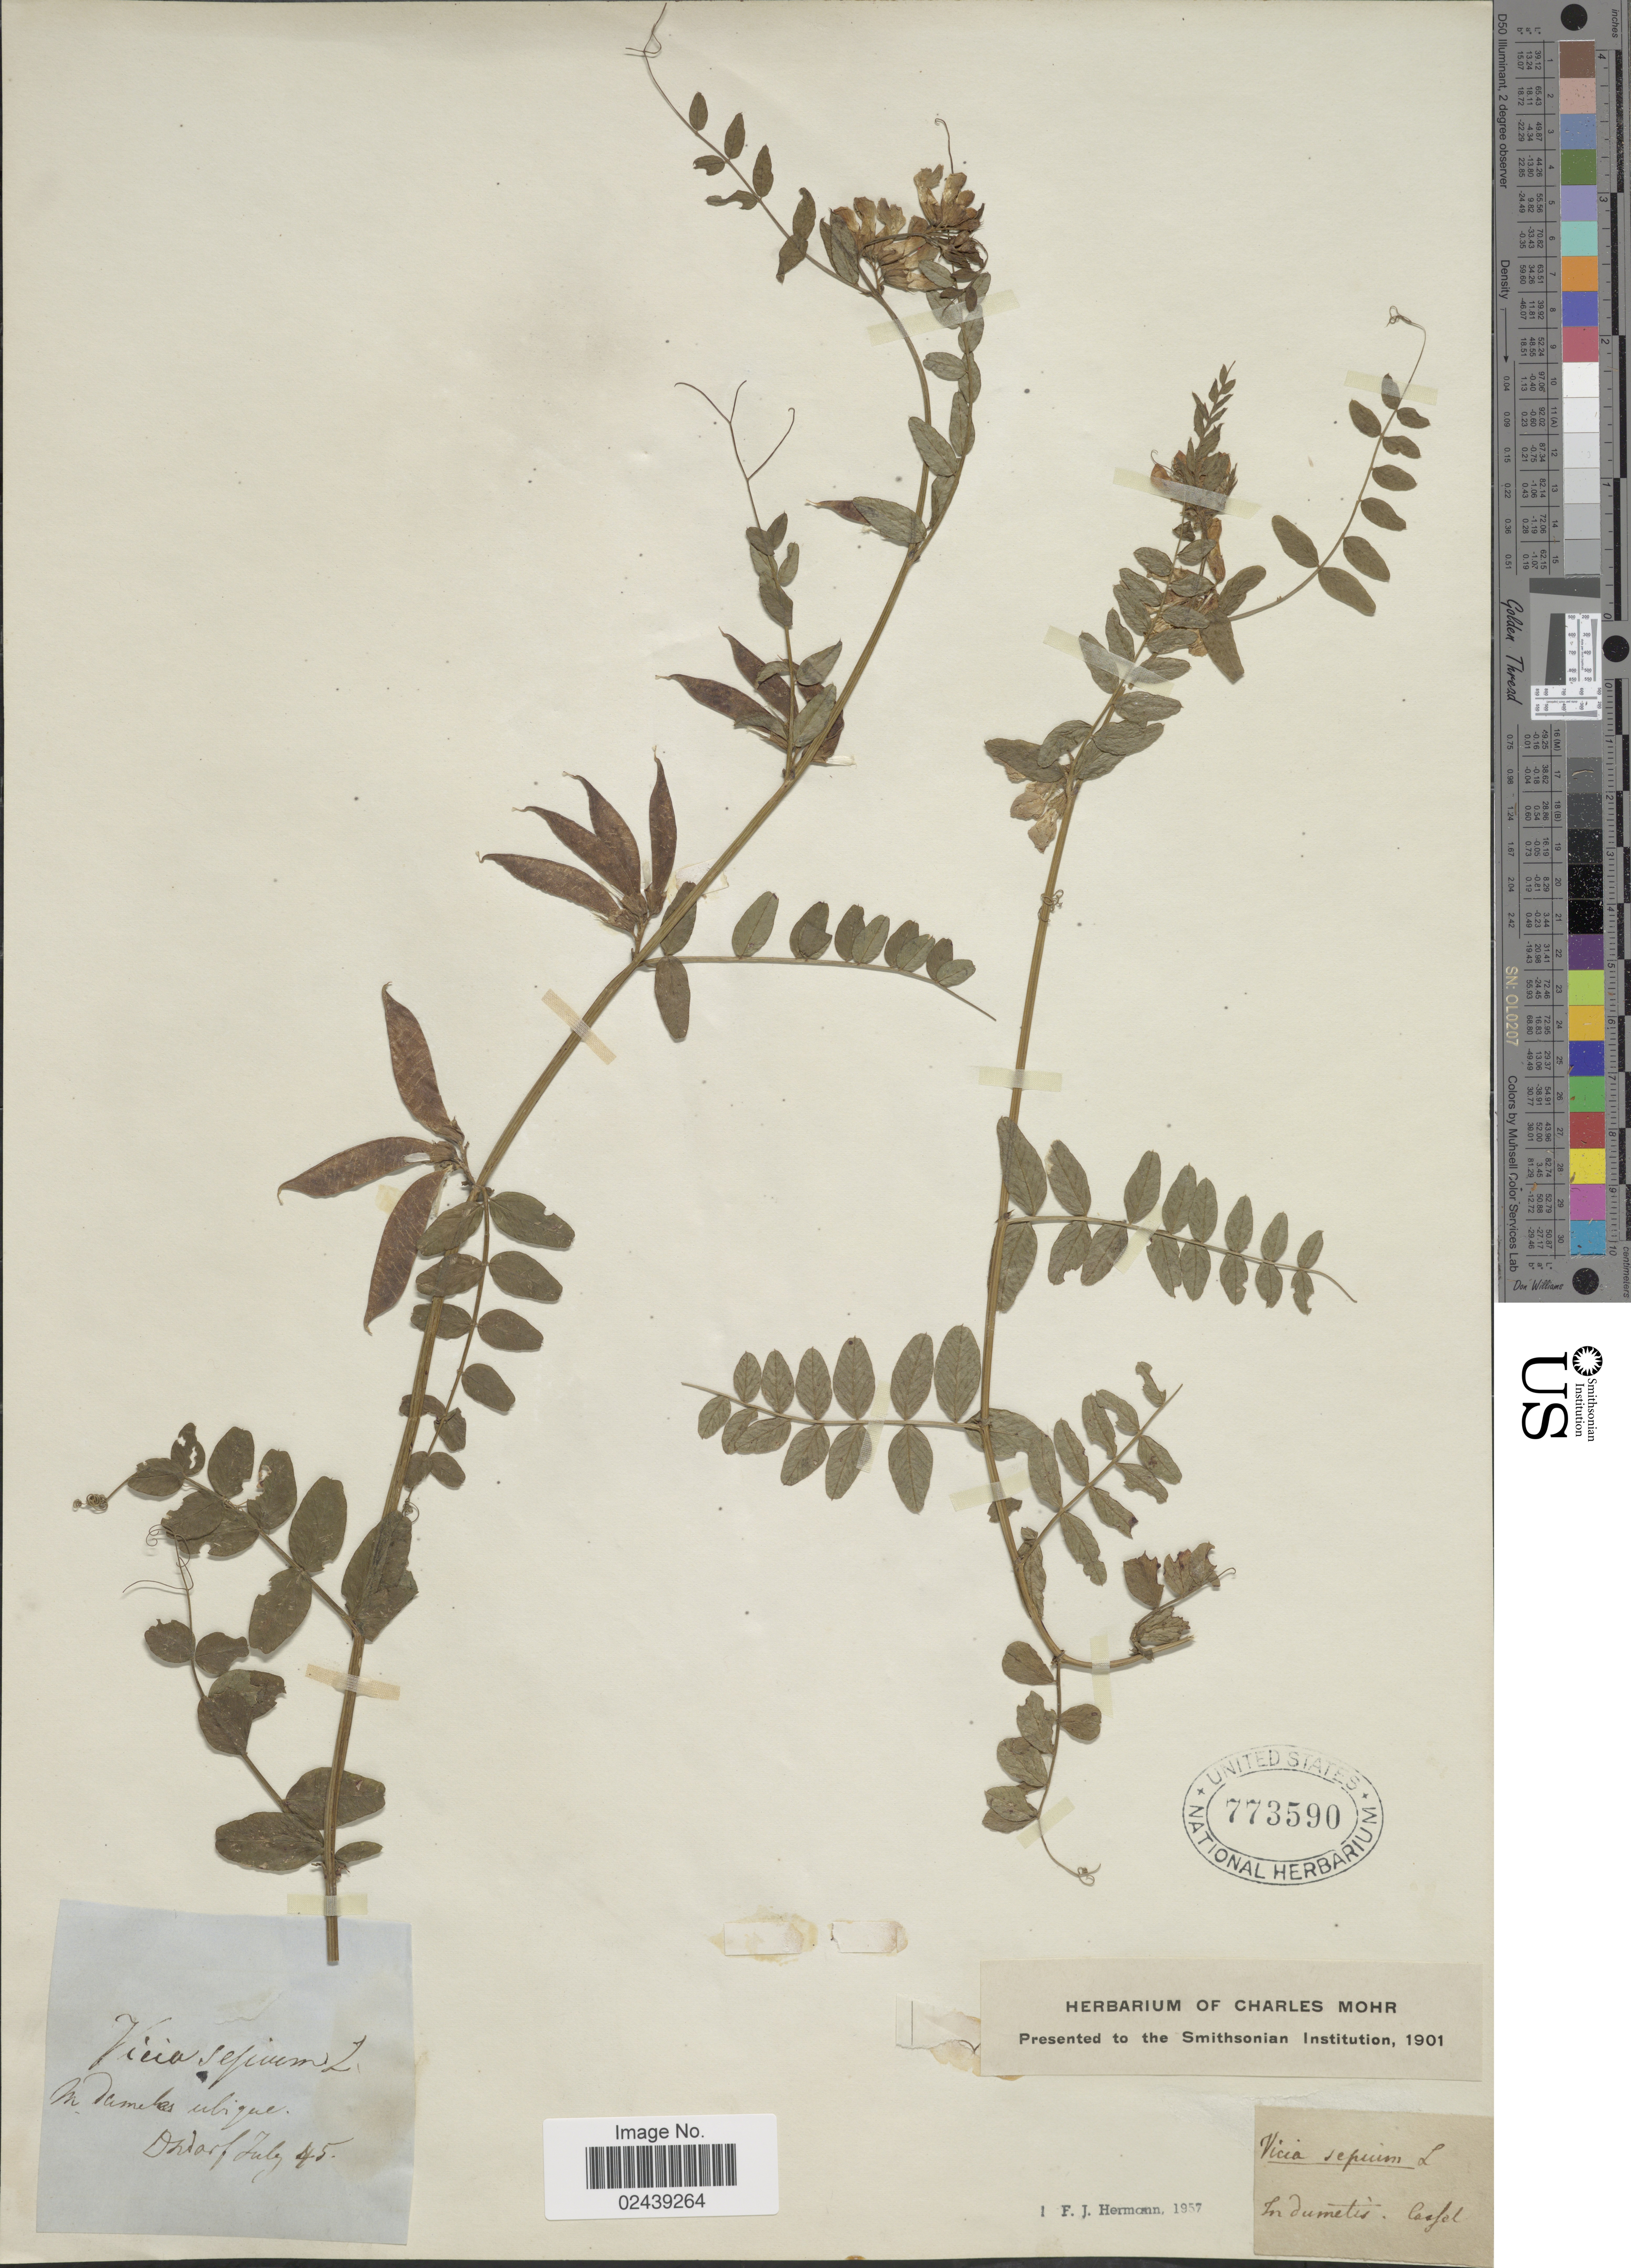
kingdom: Plantae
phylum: Tracheophyta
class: Magnoliopsida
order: Fabales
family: Fabaceae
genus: Vicia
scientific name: Vicia sepium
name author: L.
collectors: Dhdorf & Cassel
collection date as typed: Transcribed d/m/y: /7/45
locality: In dumetis ubique [interpreted]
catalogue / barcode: US 773590